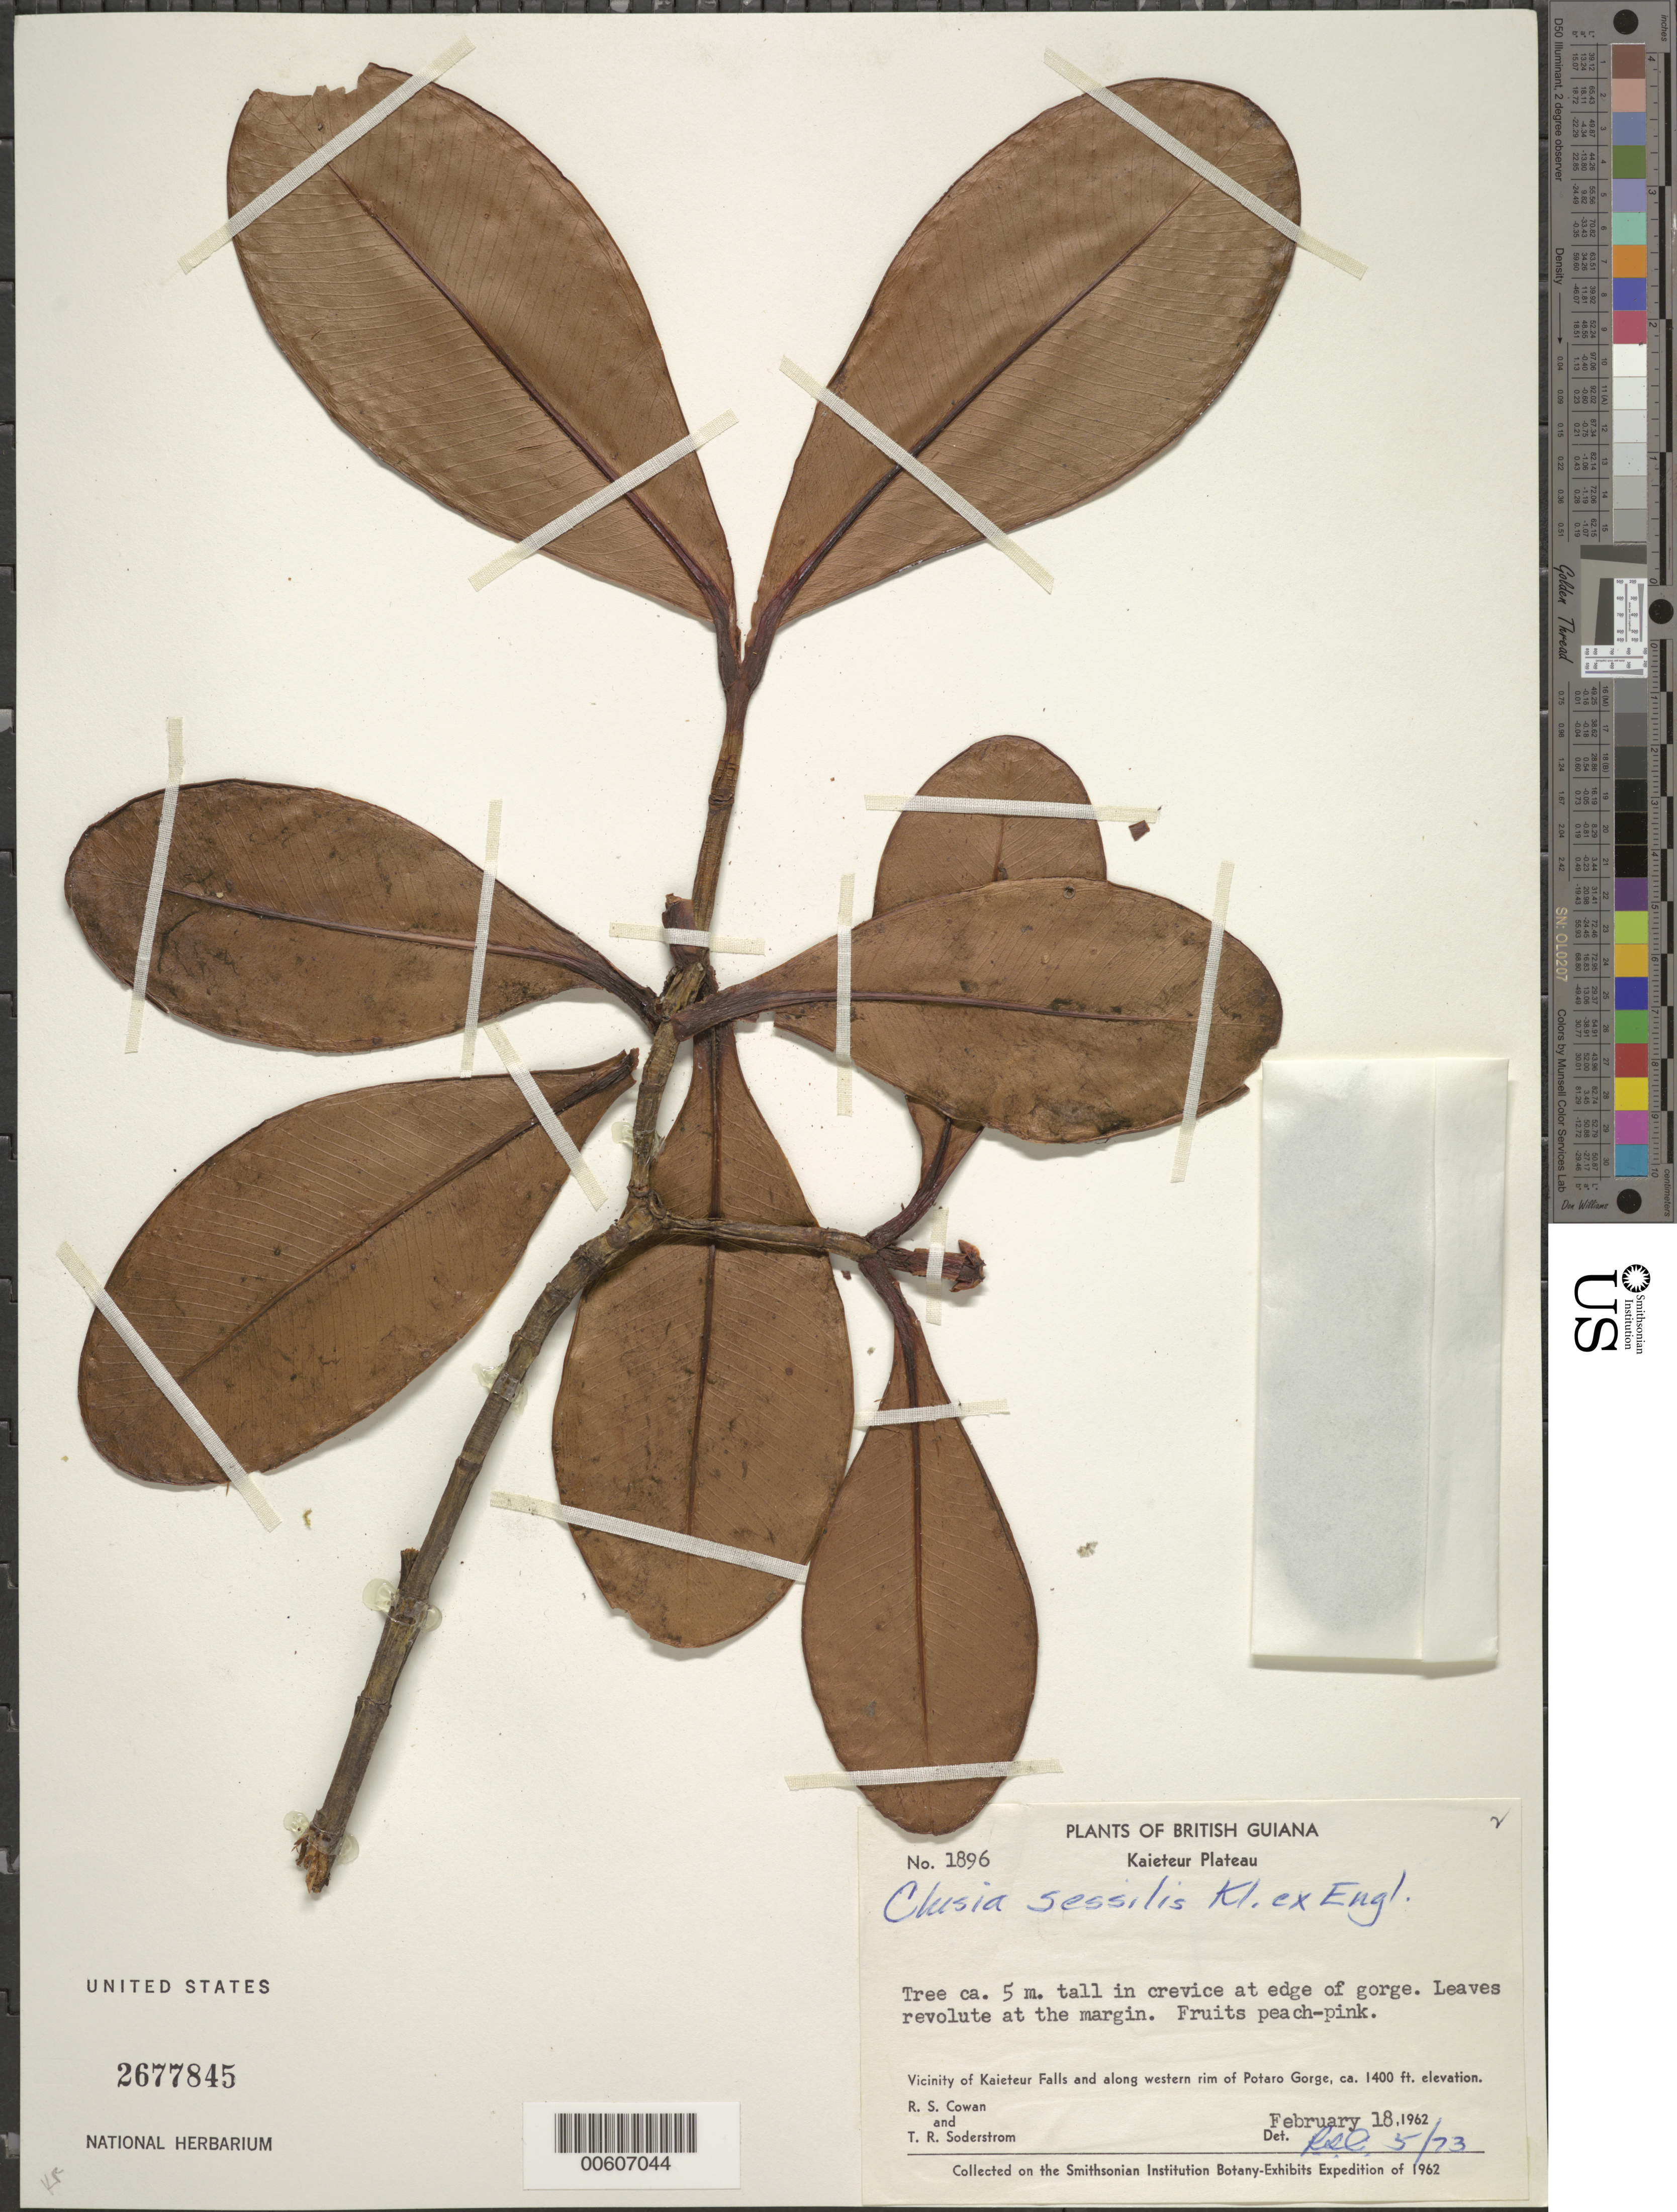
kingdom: Plantae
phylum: Tracheophyta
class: Magnoliopsida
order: Malpighiales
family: Clusiaceae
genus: Clusia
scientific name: Clusia sessilis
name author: Klotzsch ex Engl.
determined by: Cowan, R. S.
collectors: R. S. Cowan & T. R. Soderstrom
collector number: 1896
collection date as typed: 18-Feb-62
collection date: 1962-02-18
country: Guyana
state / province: Potaro-Siparuni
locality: Kaieteur Plateau, vicinity of Kaieteur Falls and western rim of Potaro Gorge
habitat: Crevice at edge of gorge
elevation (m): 427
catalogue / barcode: US 2677845